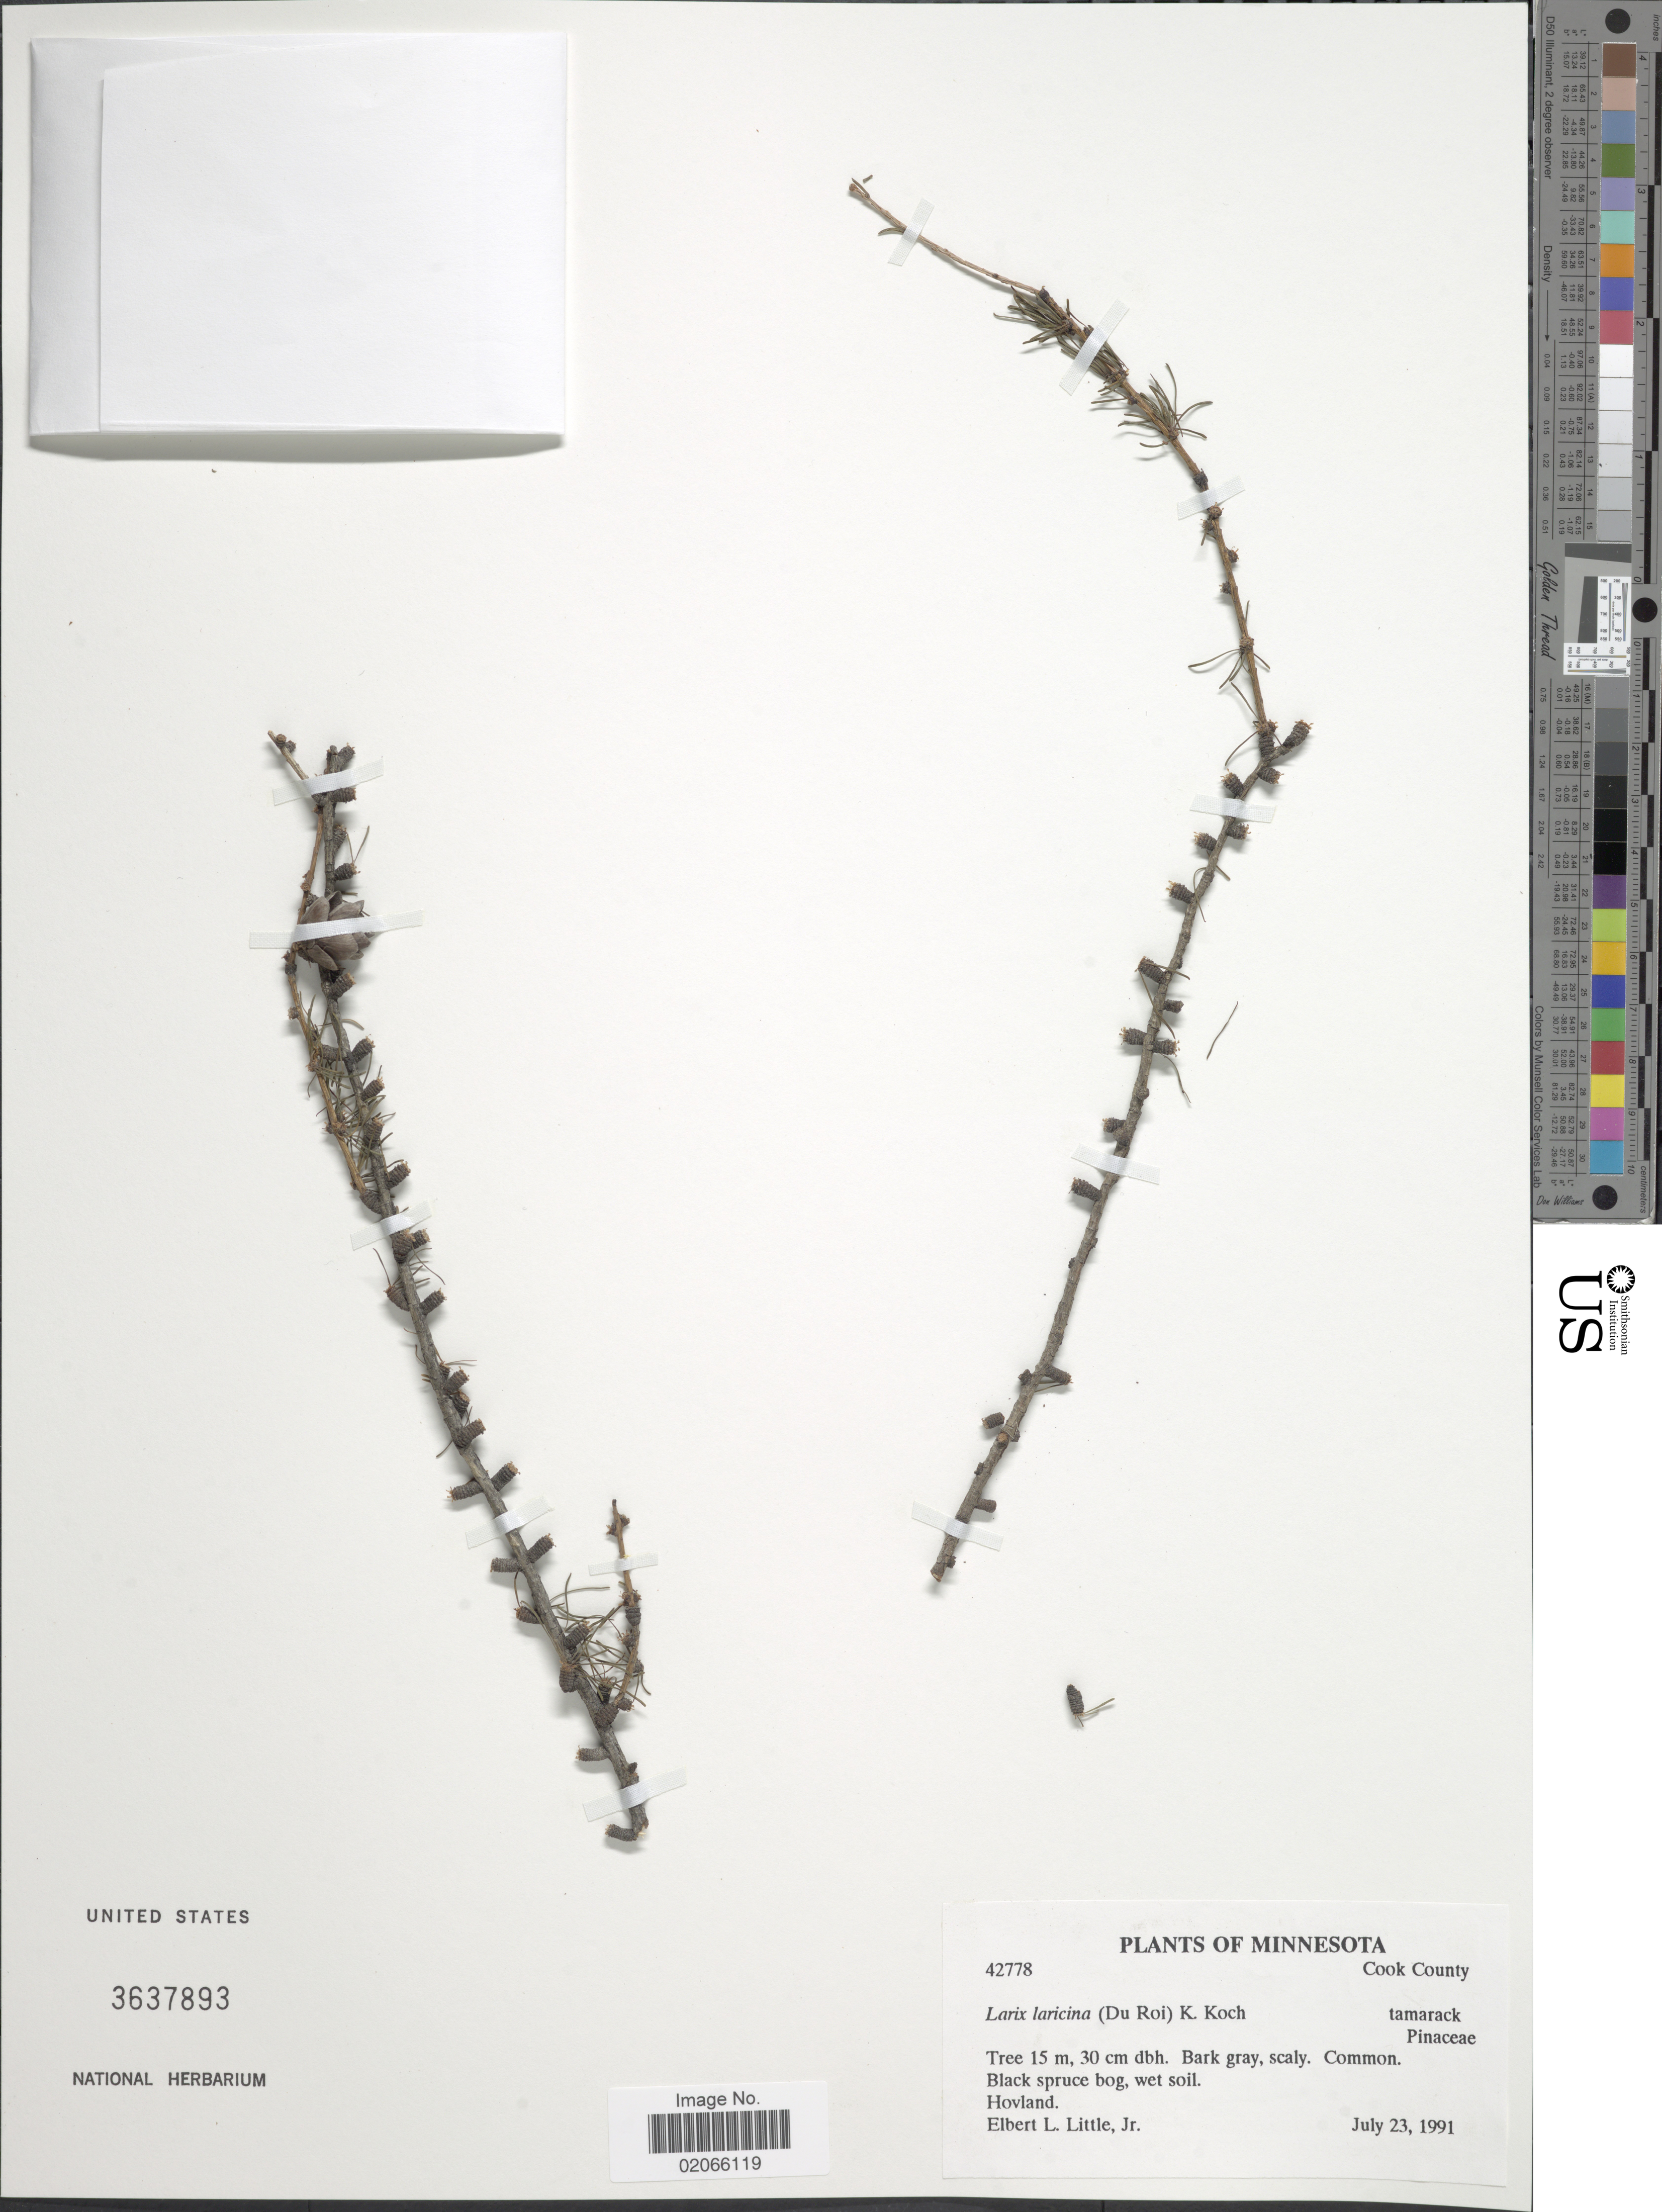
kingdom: Plantae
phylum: Tracheophyta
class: Pinopsida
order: Pinales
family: Pinaceae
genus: Larix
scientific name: Larix laricina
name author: (Du Roi) K. Koch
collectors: E. L. Little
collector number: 42778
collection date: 1991-07-23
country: United States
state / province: Minnesota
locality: Cook county, Hovland.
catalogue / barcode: US 3637893